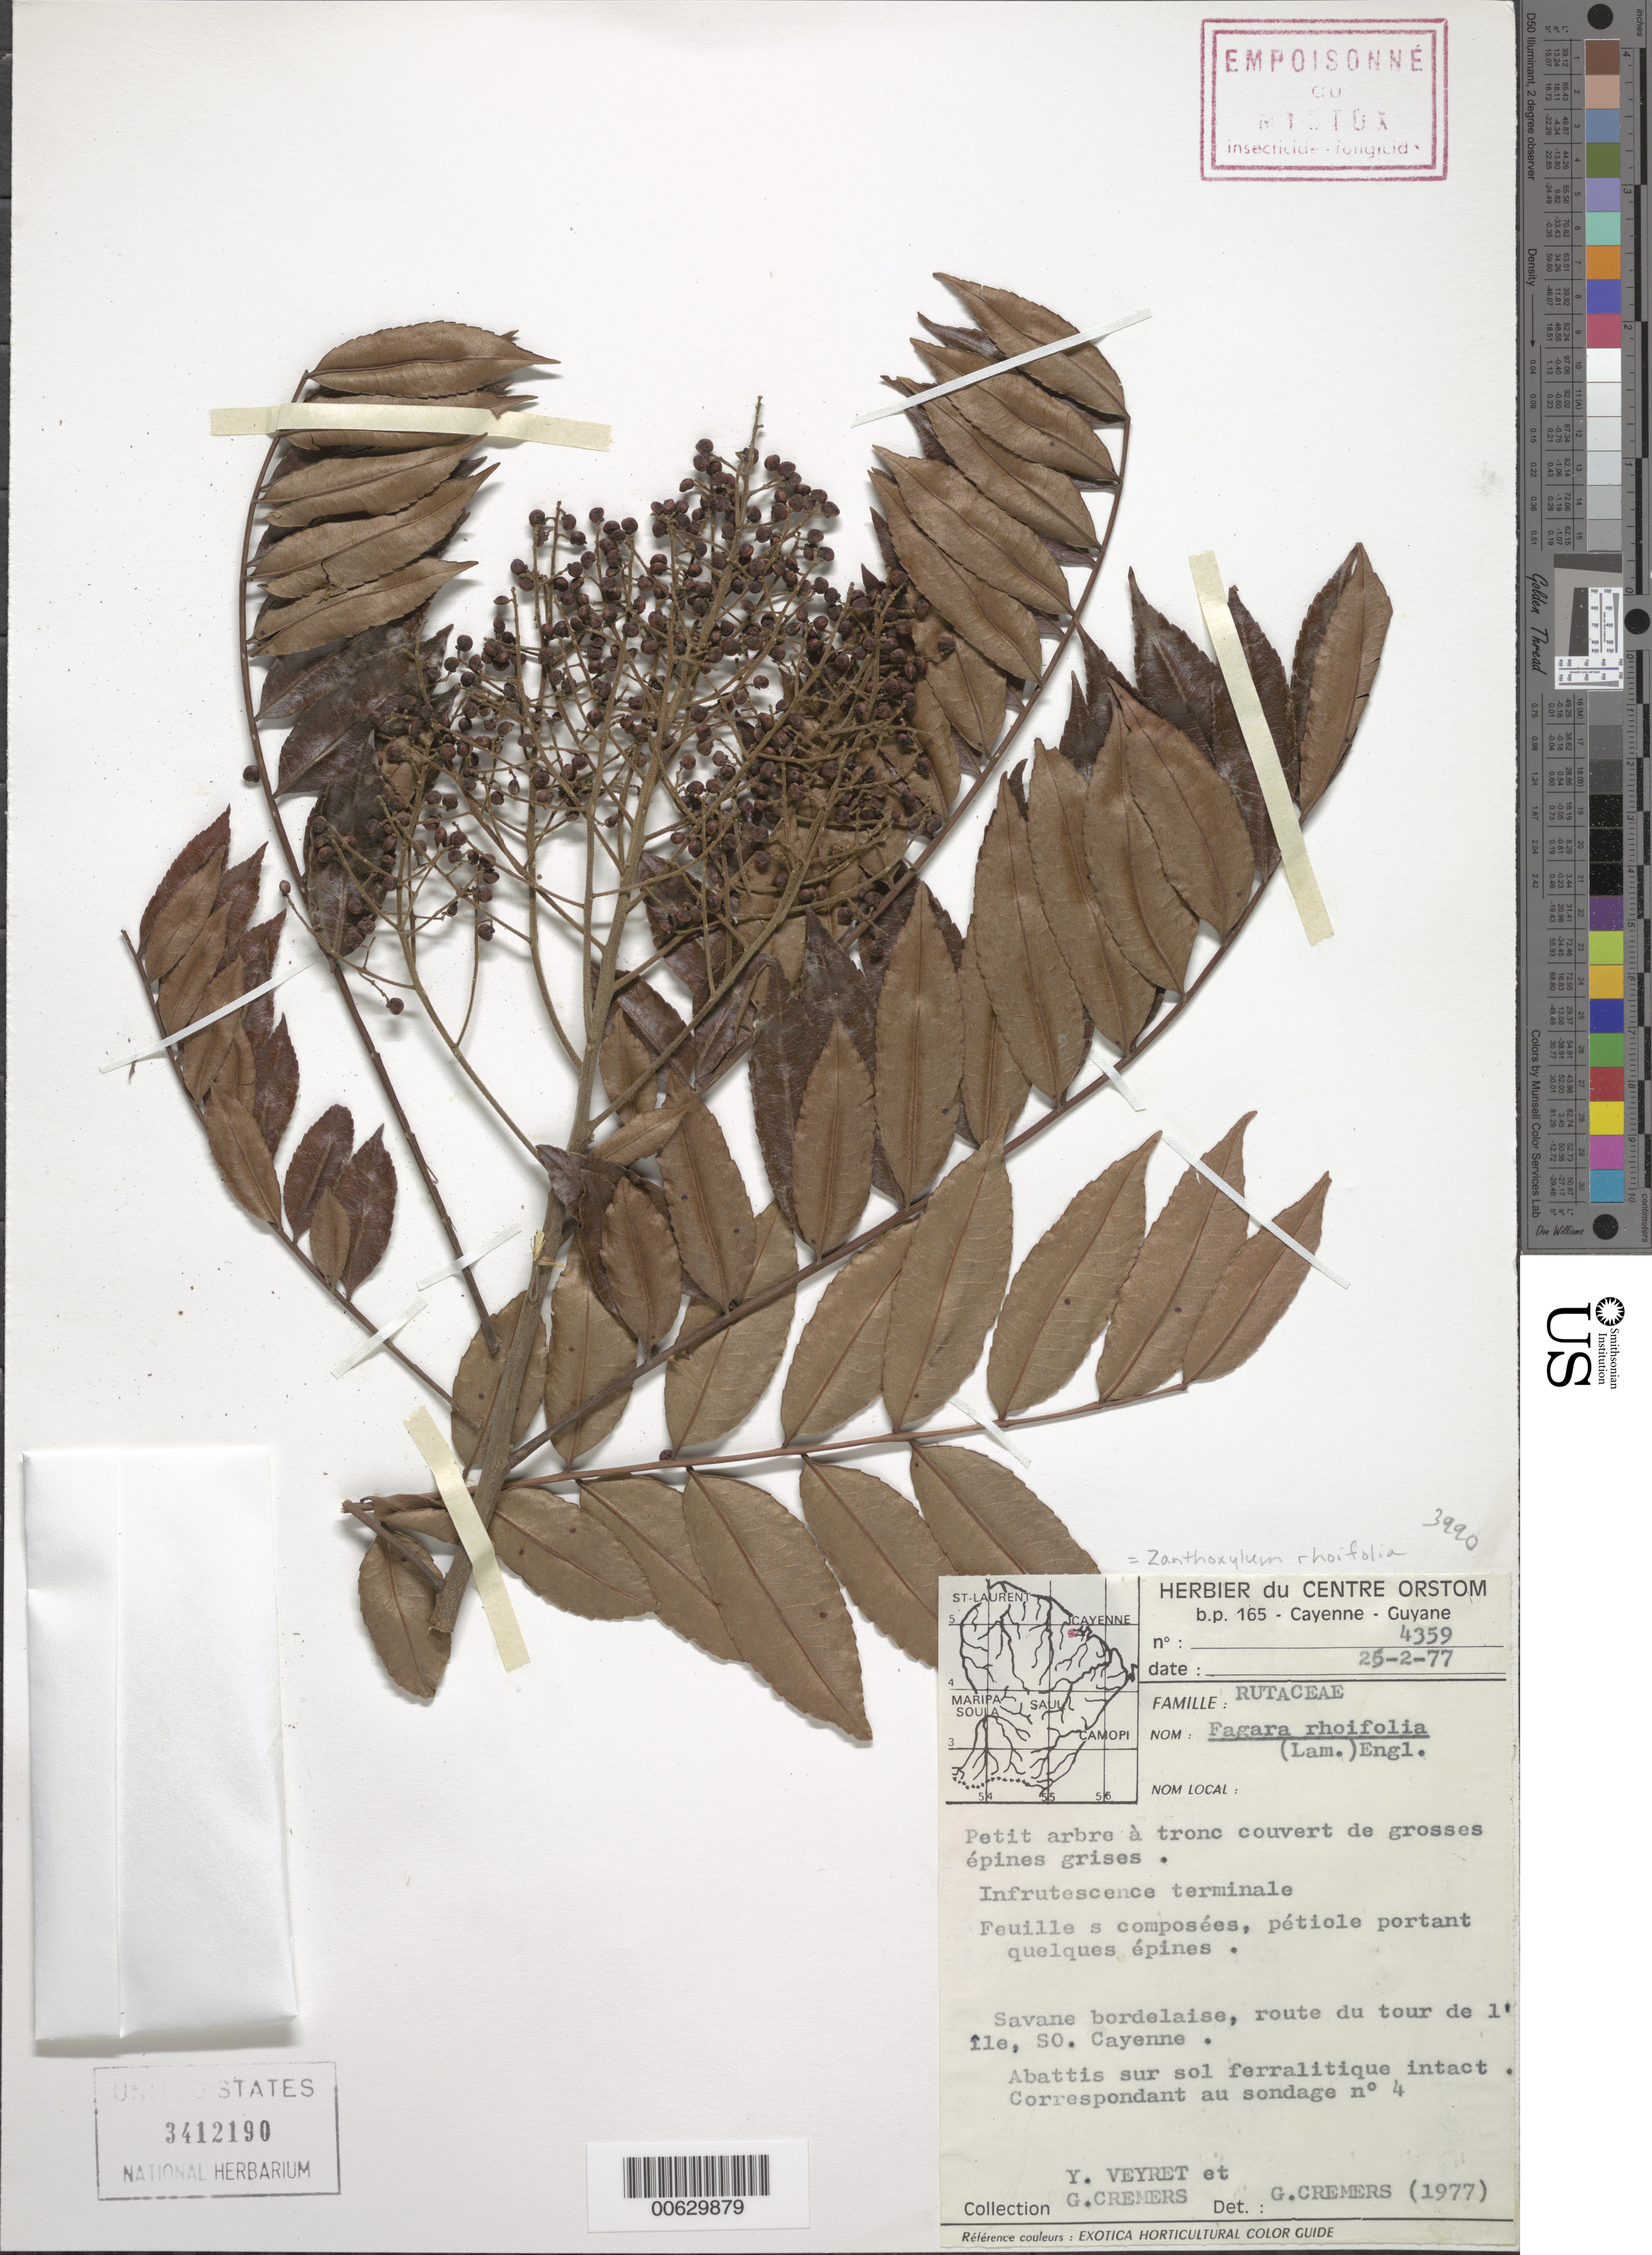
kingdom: Plantae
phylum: Tracheophyta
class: Magnoliopsida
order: Sapindales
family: Rutaceae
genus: Zanthoxylum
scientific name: Zanthoxylum rhoifolium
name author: Lam.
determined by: Reynel, Carlos A., (MO), Missouri Botanical Garden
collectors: Y. Veyret & G. Cremers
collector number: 4359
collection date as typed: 25-Feb-77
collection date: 1977-02-25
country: French Guiana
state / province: Cayenne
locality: Cayenne, route du tour de l'Ile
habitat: Clearing on ferrous soil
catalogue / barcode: US 3412190